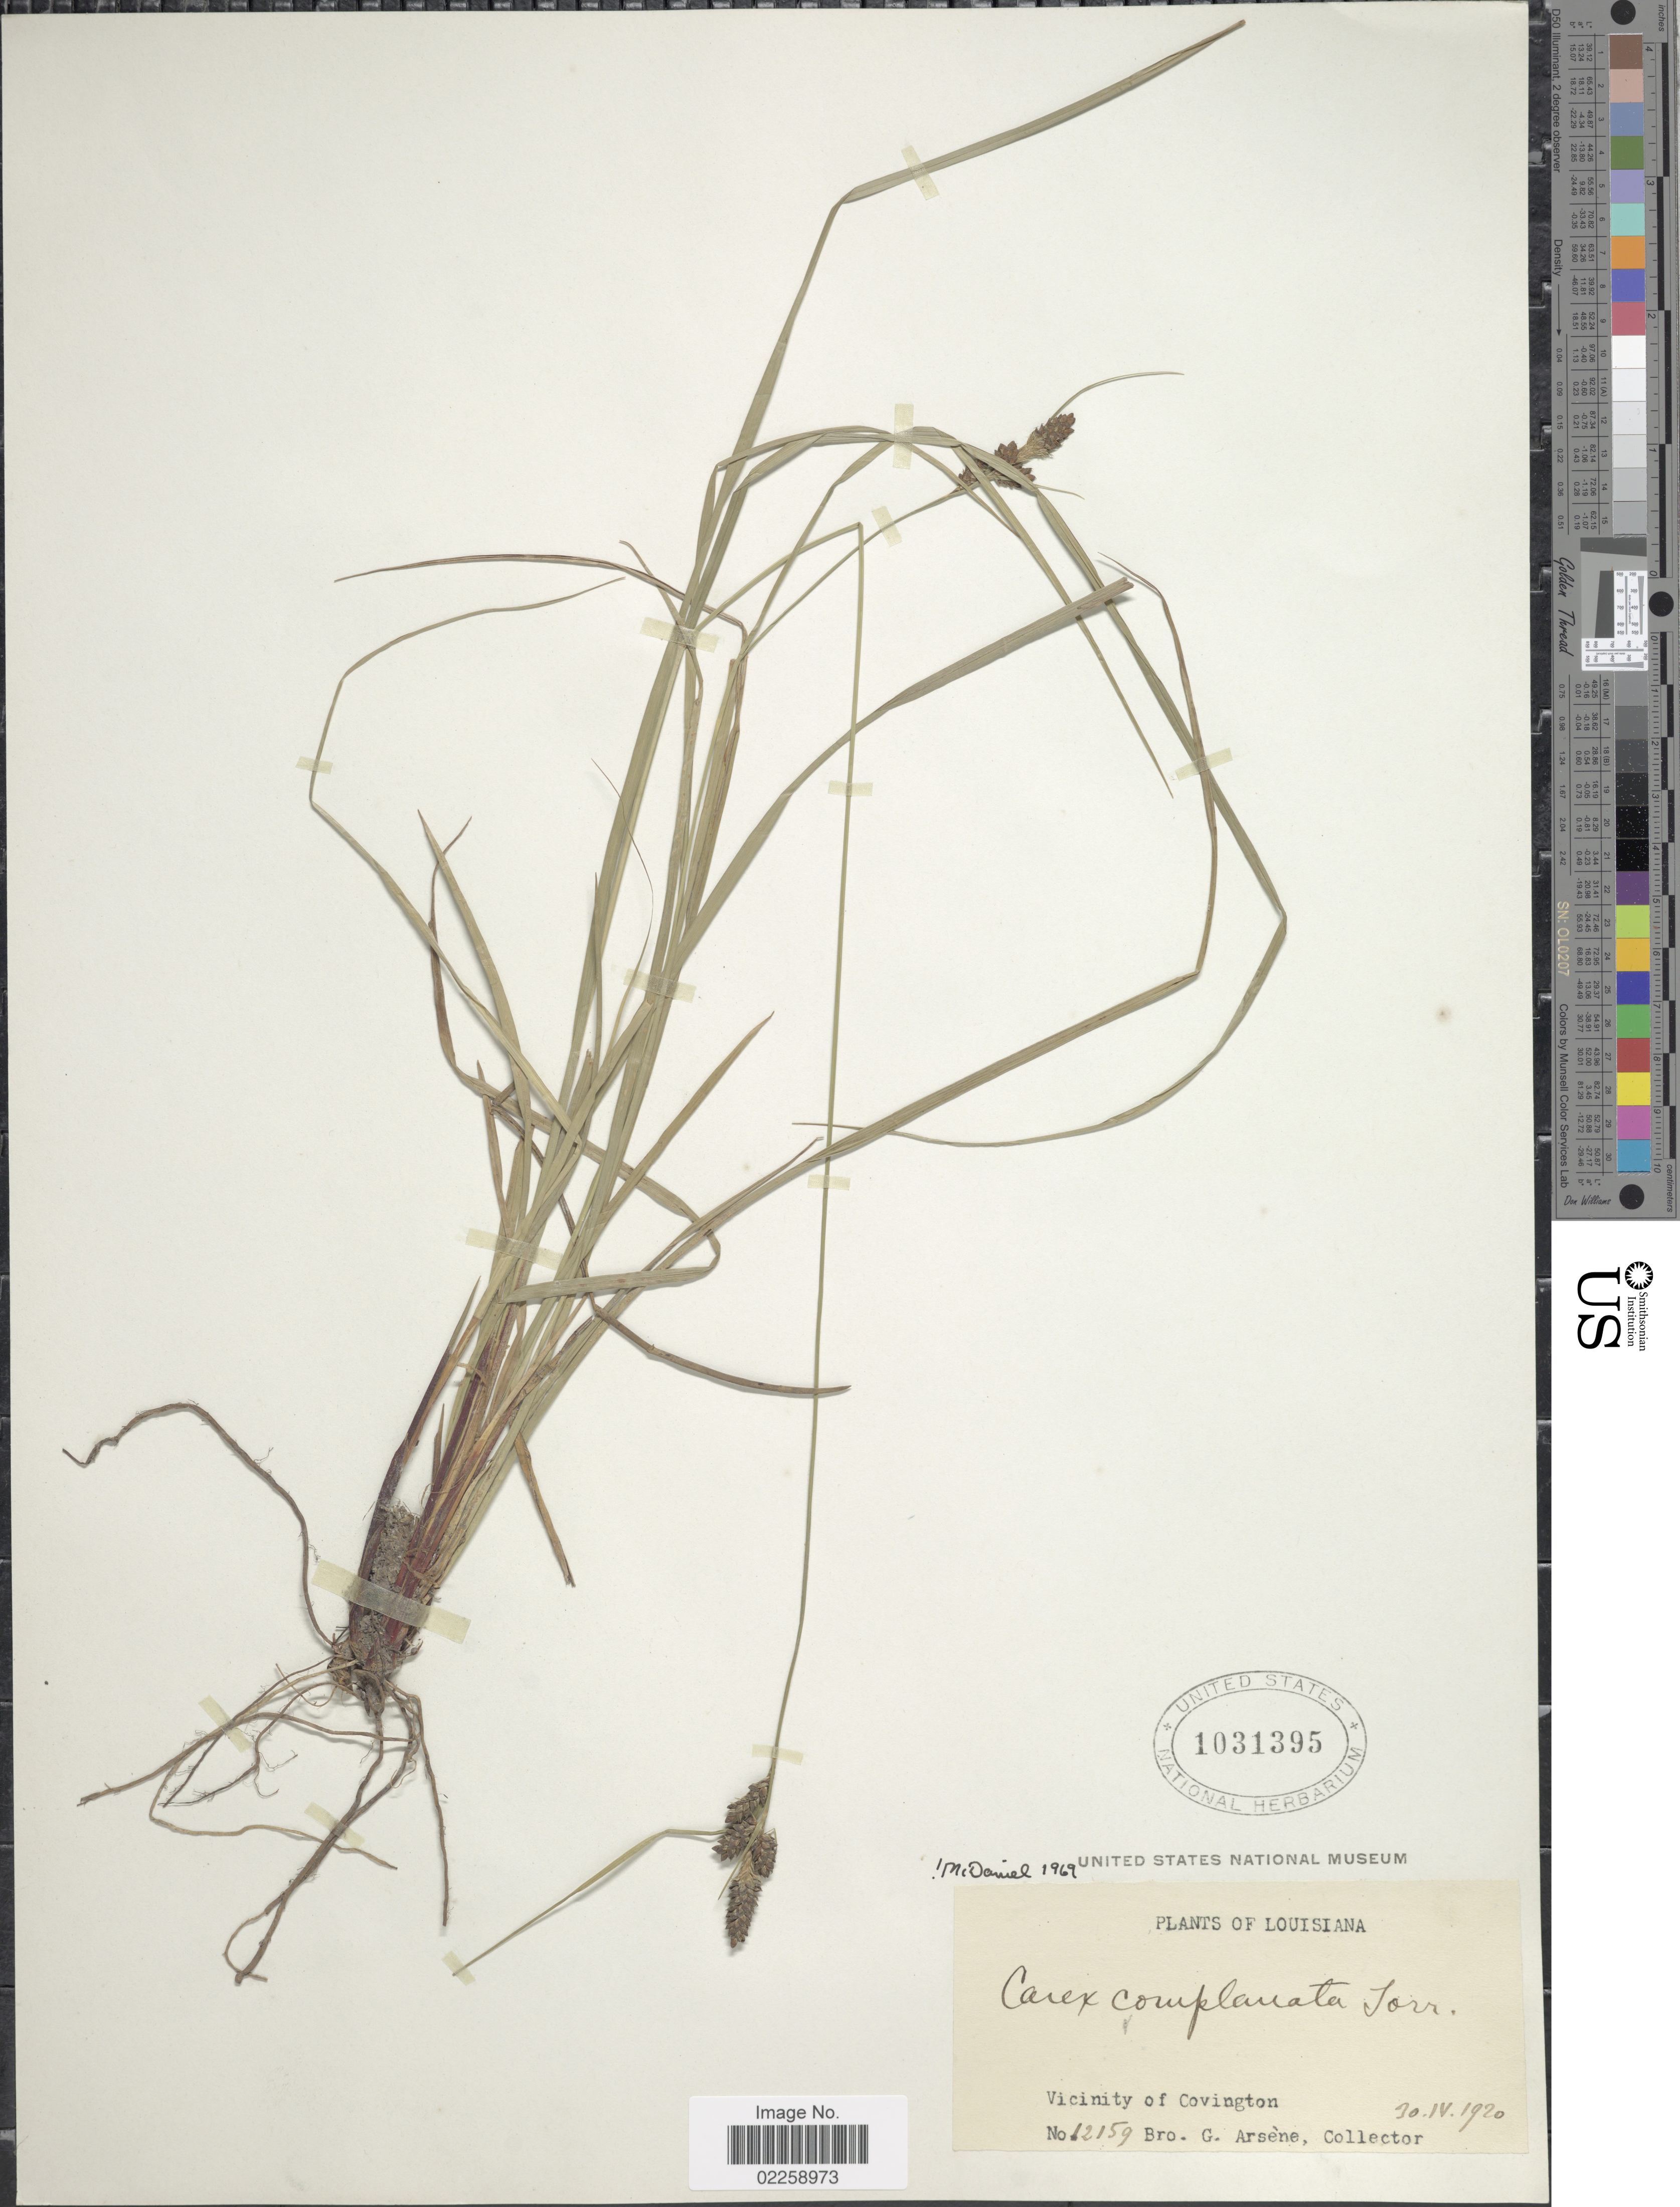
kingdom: Plantae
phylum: Tracheophyta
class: Liliopsida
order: Poales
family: Cyperaceae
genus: Carex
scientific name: Carex complanata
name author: Torr. & Hook.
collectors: Bro. G. Arsène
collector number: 12159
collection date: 1920-04-30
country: United States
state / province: Louisiana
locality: Vicinity of Covington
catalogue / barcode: US 1031395